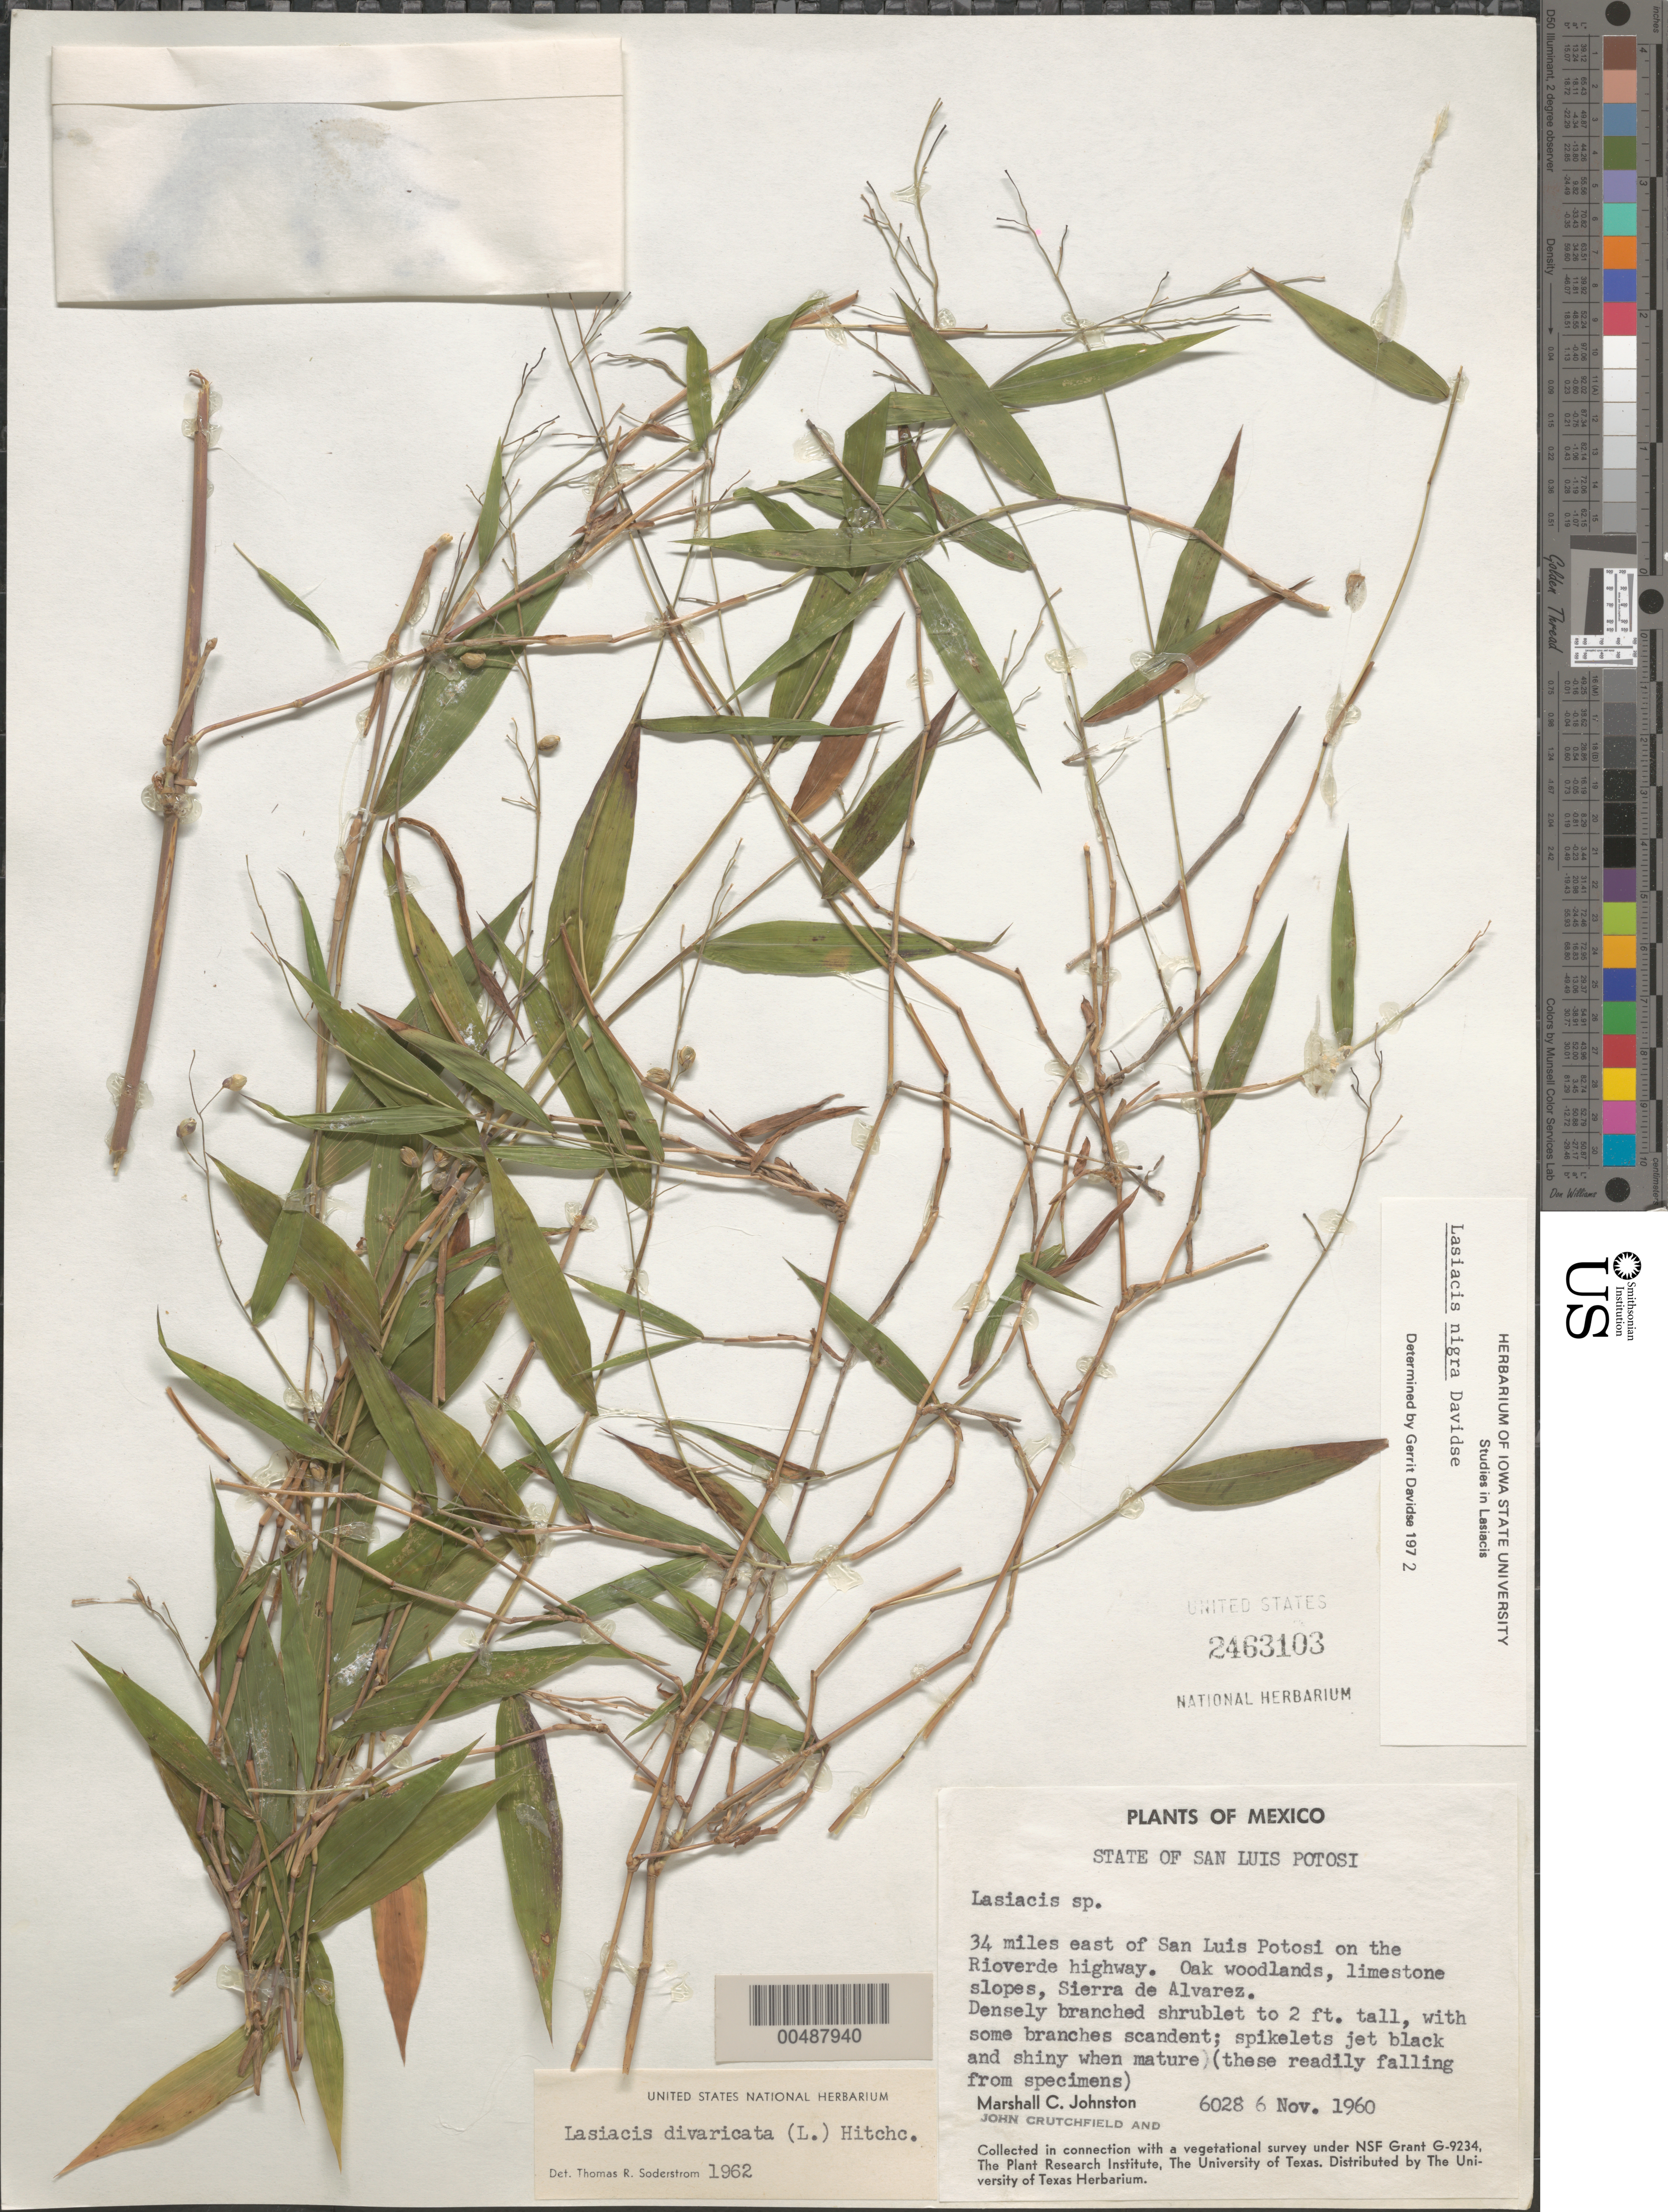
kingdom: Plantae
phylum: Tracheophyta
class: Liliopsida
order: Poales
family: Poaceae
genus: Lasiacis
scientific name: Lasiacis maxonii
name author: Swallen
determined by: Davidse, Gerrit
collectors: M. Johnston & J. Crutchfield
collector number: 6028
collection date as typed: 6 Nov 1960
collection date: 1960-11-06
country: Mexico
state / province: San Luis Potosi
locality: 34 mi E of San Luis Potosi on the Rioverde hwy, Sierra de Alvarez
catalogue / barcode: US 2463103